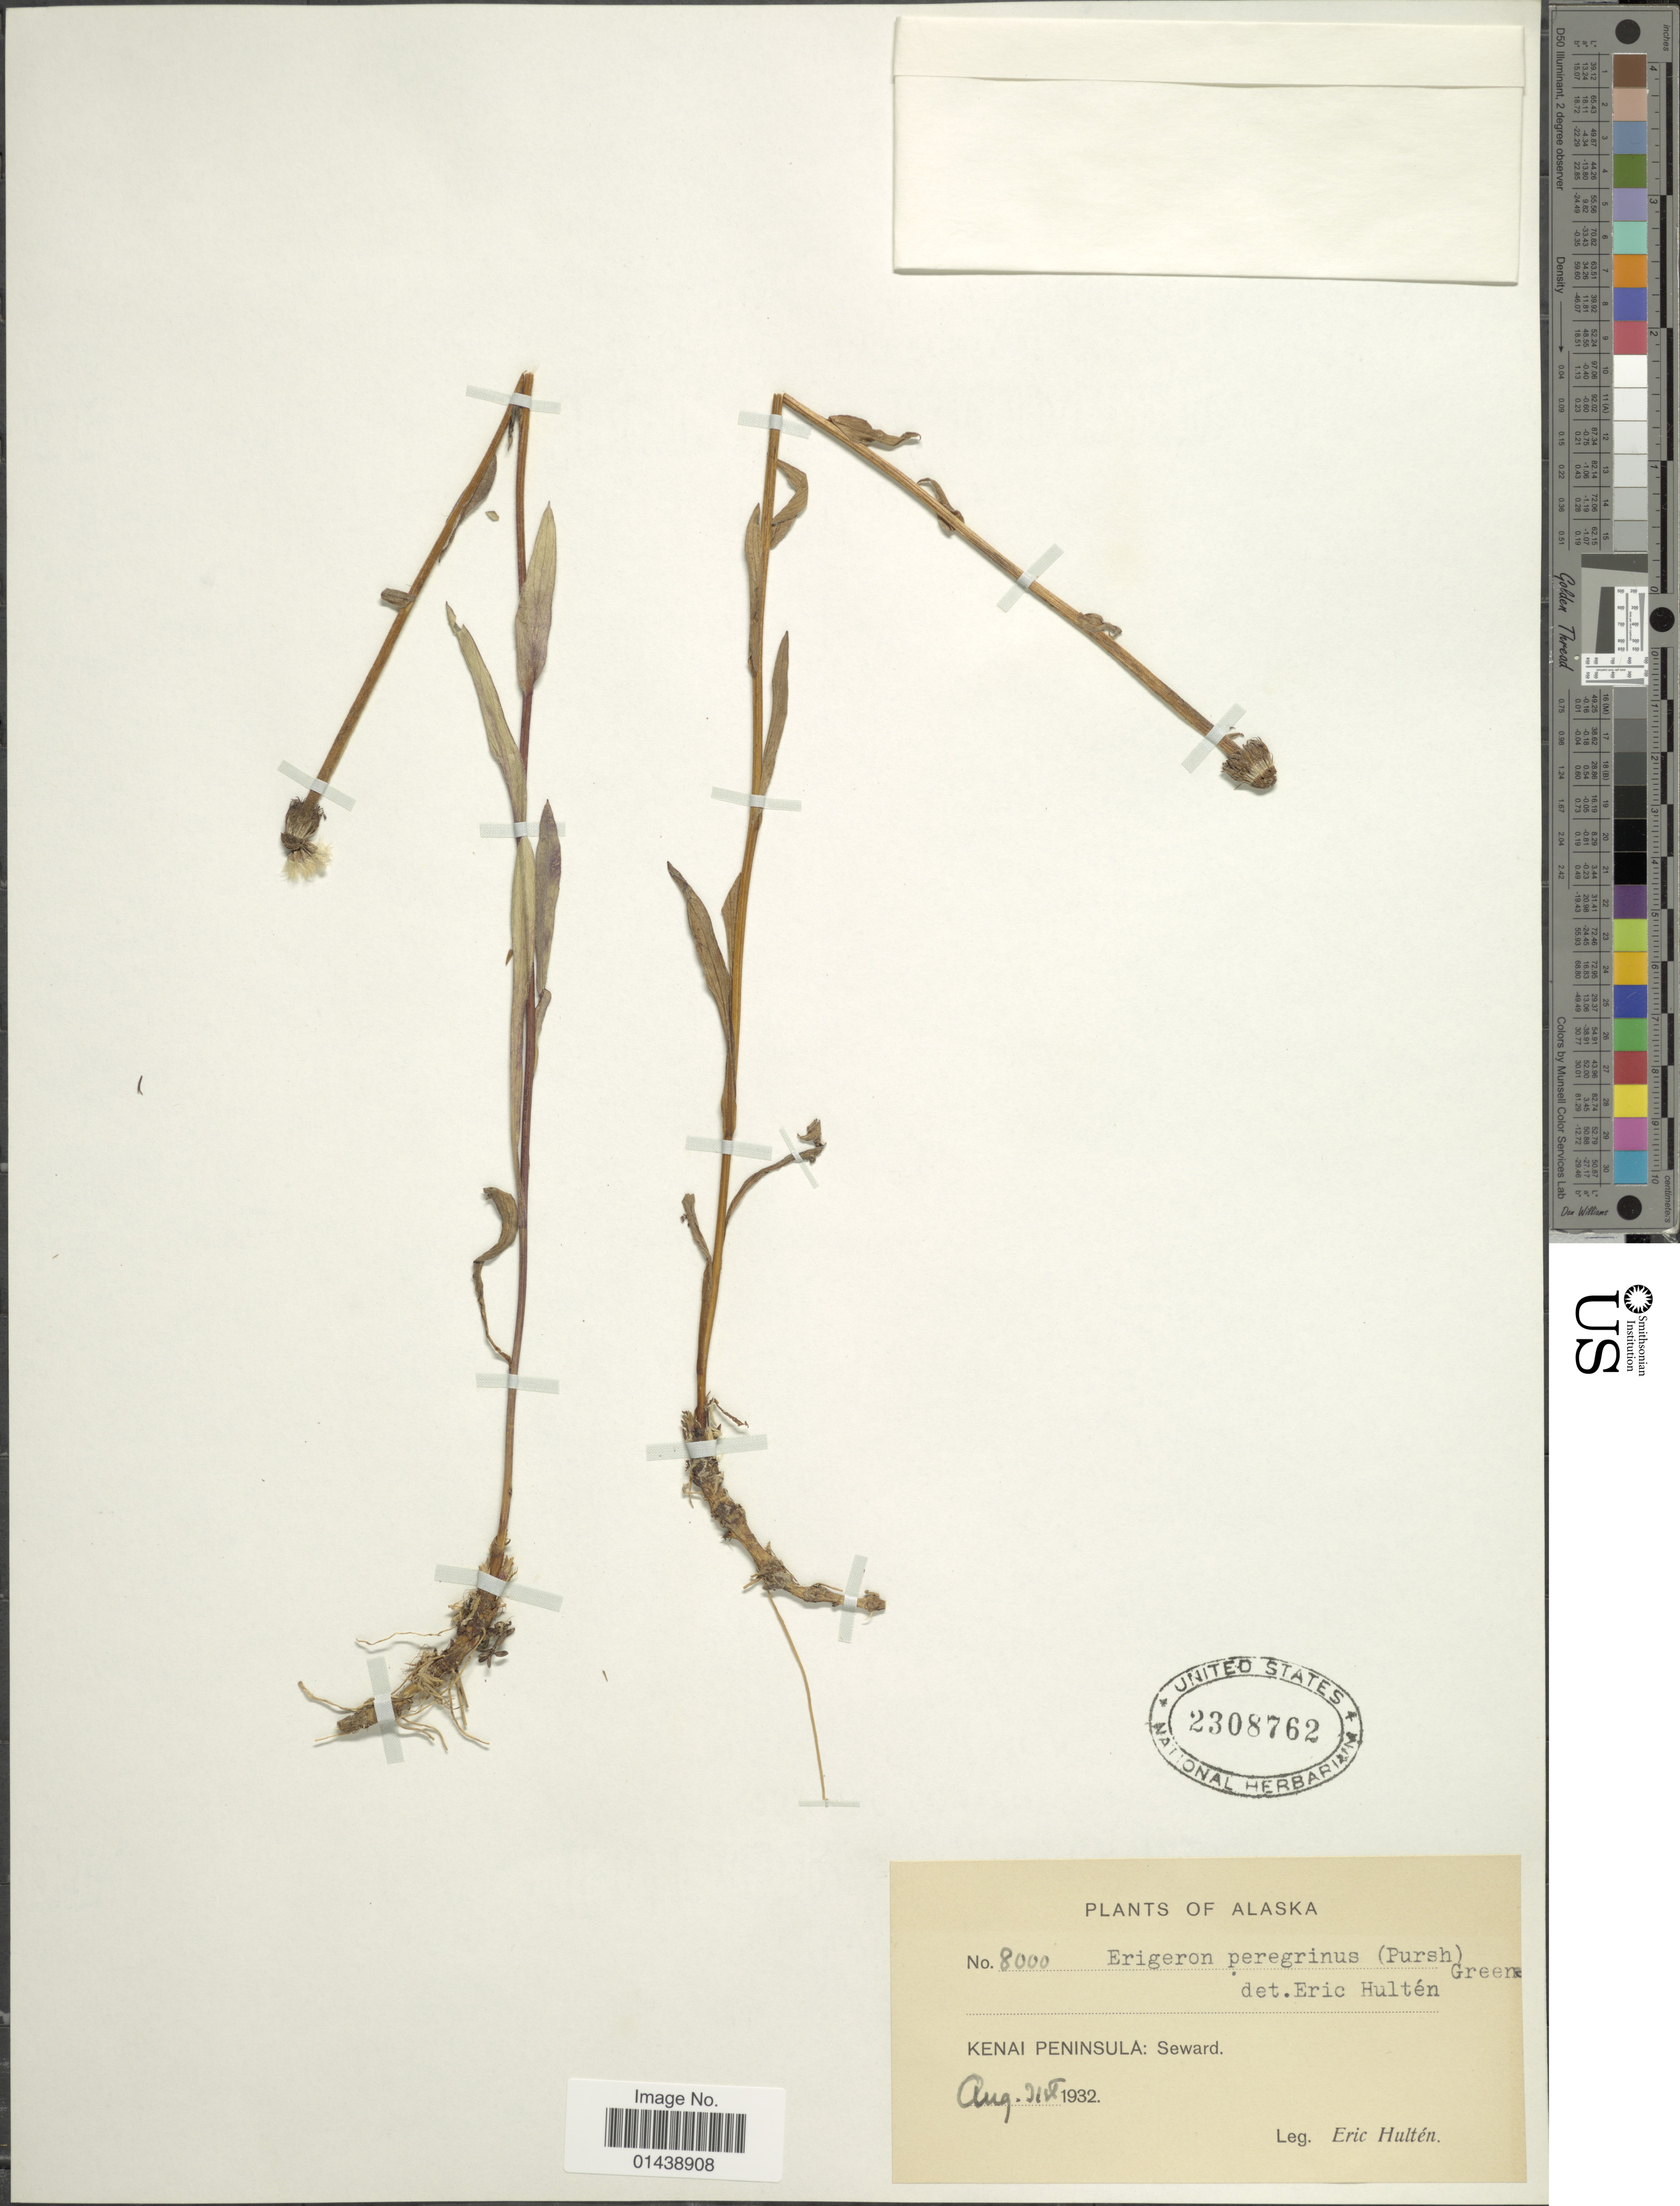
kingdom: Plantae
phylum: Tracheophyta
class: Magnoliopsida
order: Asterales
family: Asteraceae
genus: Erigeron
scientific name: Erigeron peregrinus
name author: (Banks ex Pursh) Greene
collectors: E. G. Hultén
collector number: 8000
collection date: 1932-08-21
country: United States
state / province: Alaska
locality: Kenai Peninsula: Seward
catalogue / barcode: US 2308762